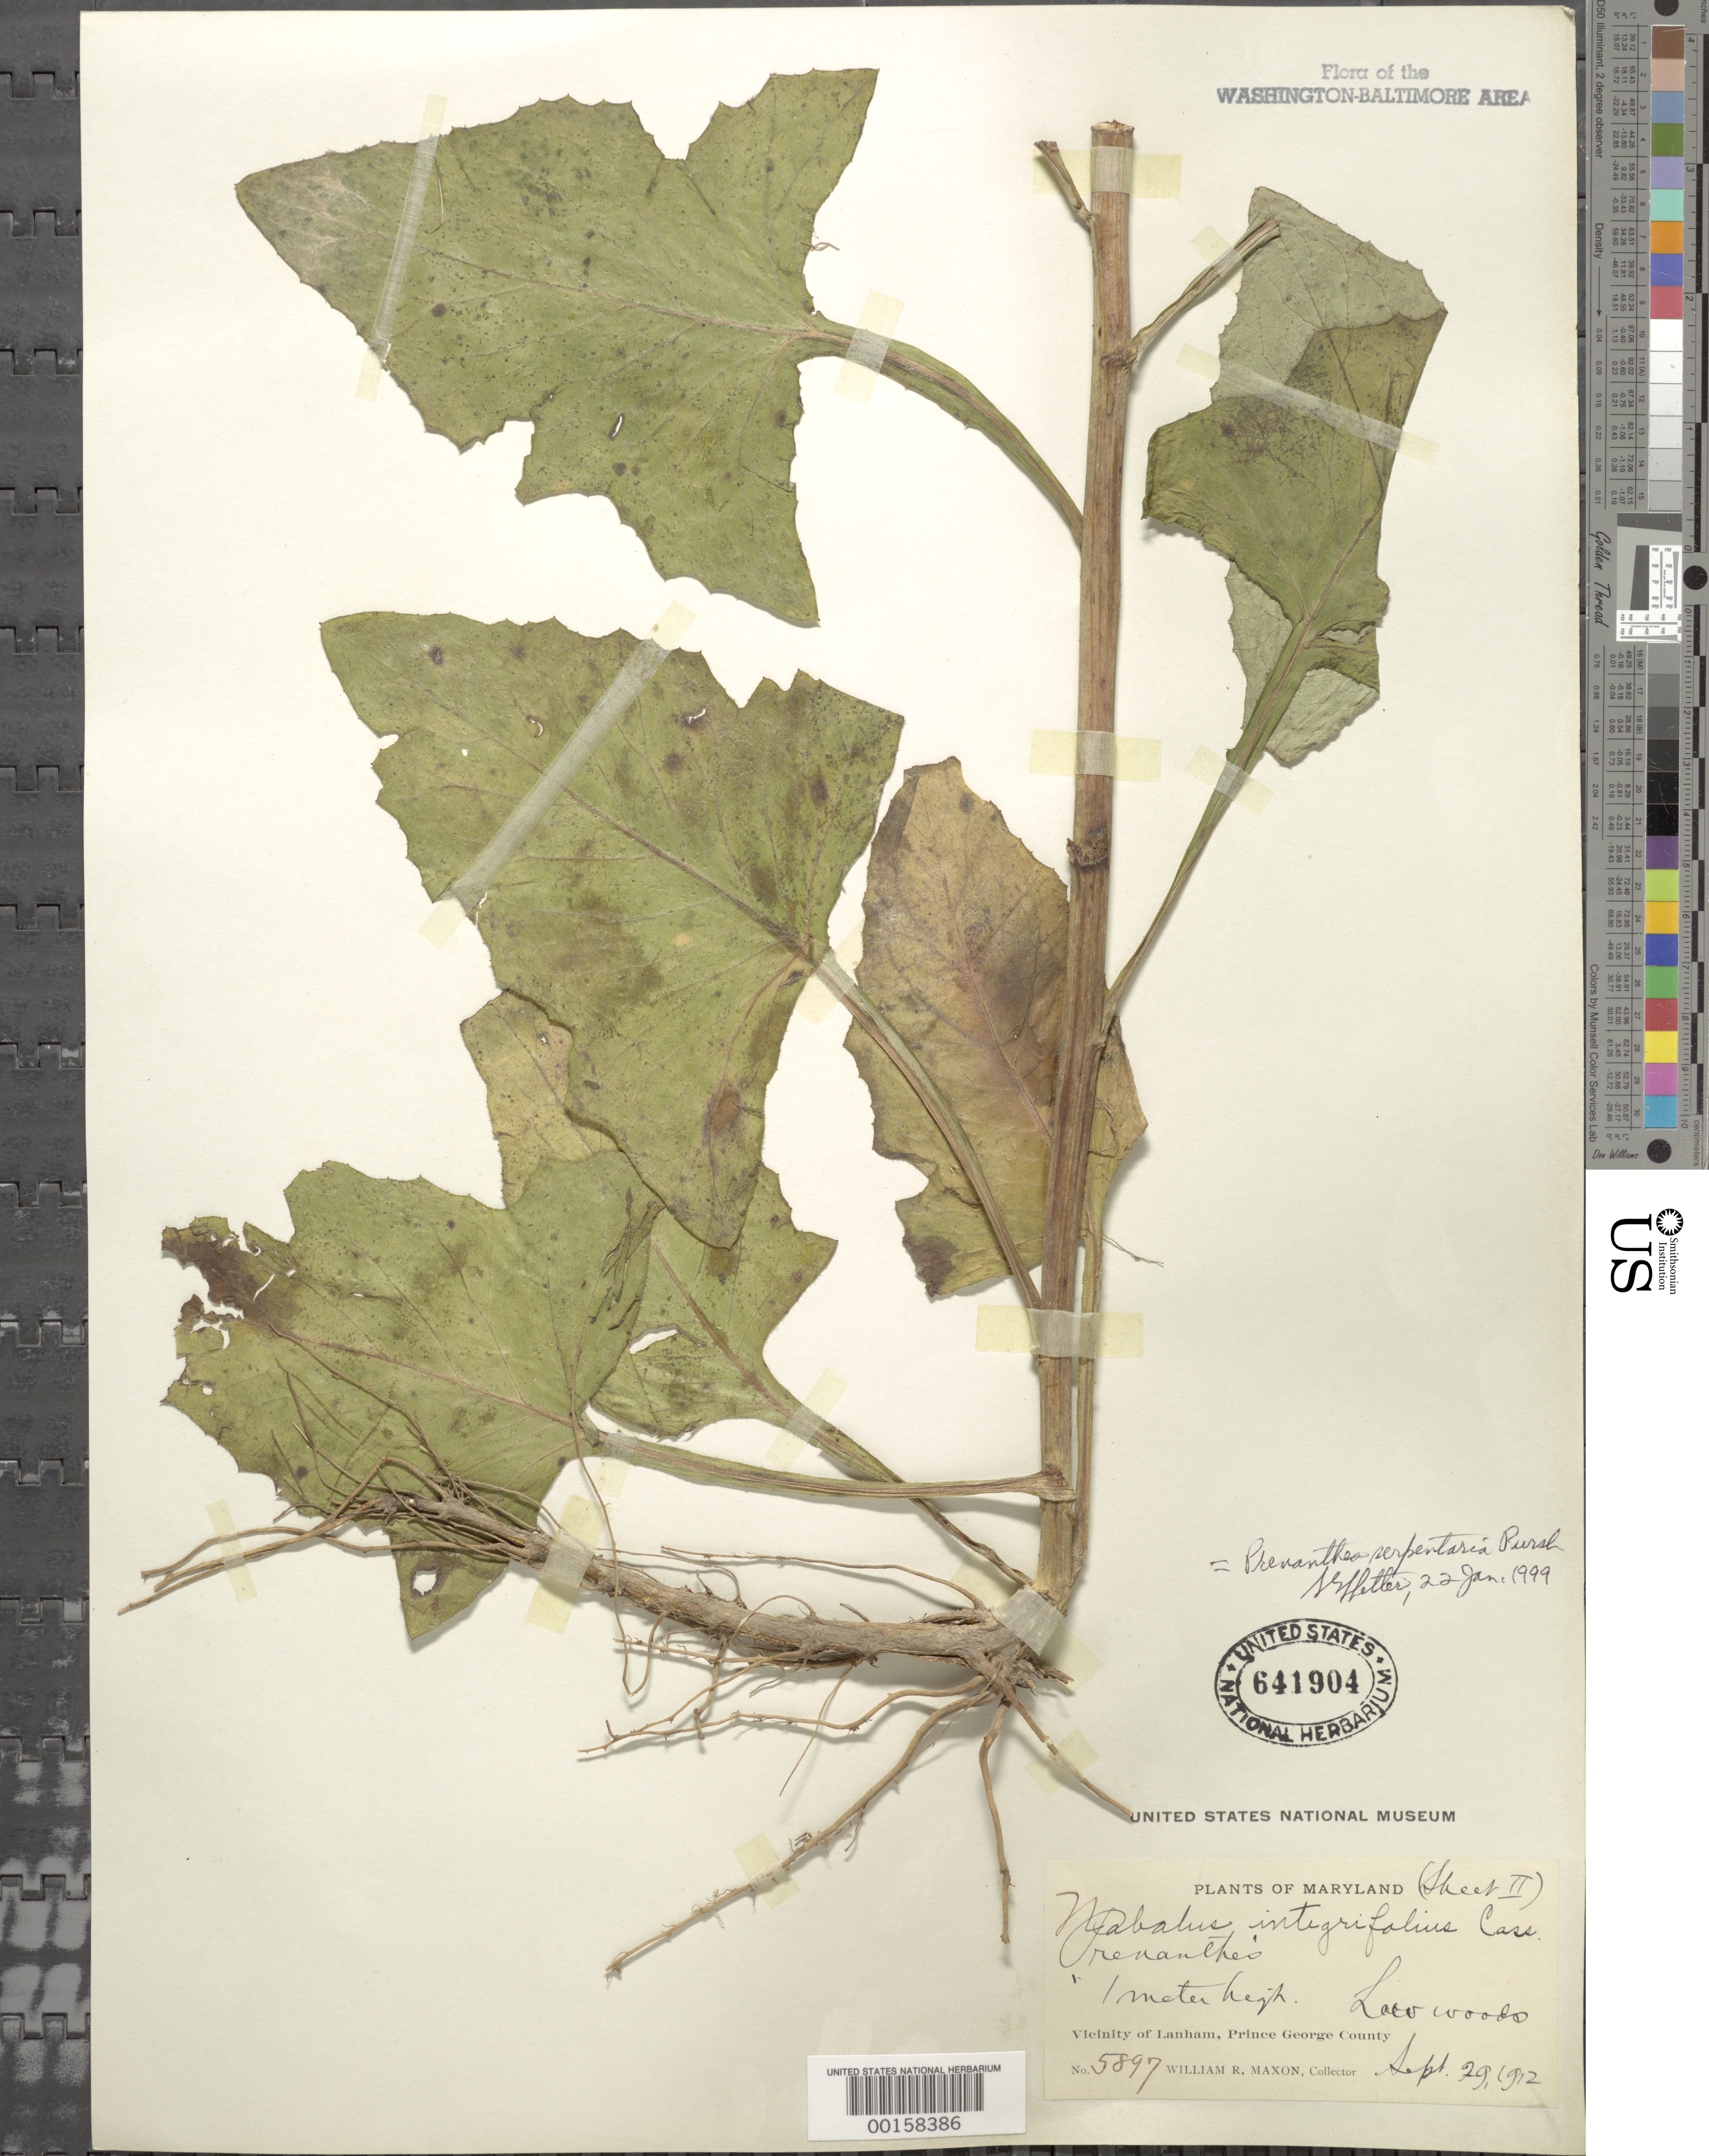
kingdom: Plantae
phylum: Tracheophyta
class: Magnoliopsida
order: Asterales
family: Asteraceae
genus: Nabalus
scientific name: Nabalus serpentarius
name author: (Pursh) Hook.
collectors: W. R. Maxon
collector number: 5897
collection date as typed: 29 Sep 1912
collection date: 1912-09-29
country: United States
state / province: Maryland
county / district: Prince George's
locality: Lanham vicinity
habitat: Low woods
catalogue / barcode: US 641904